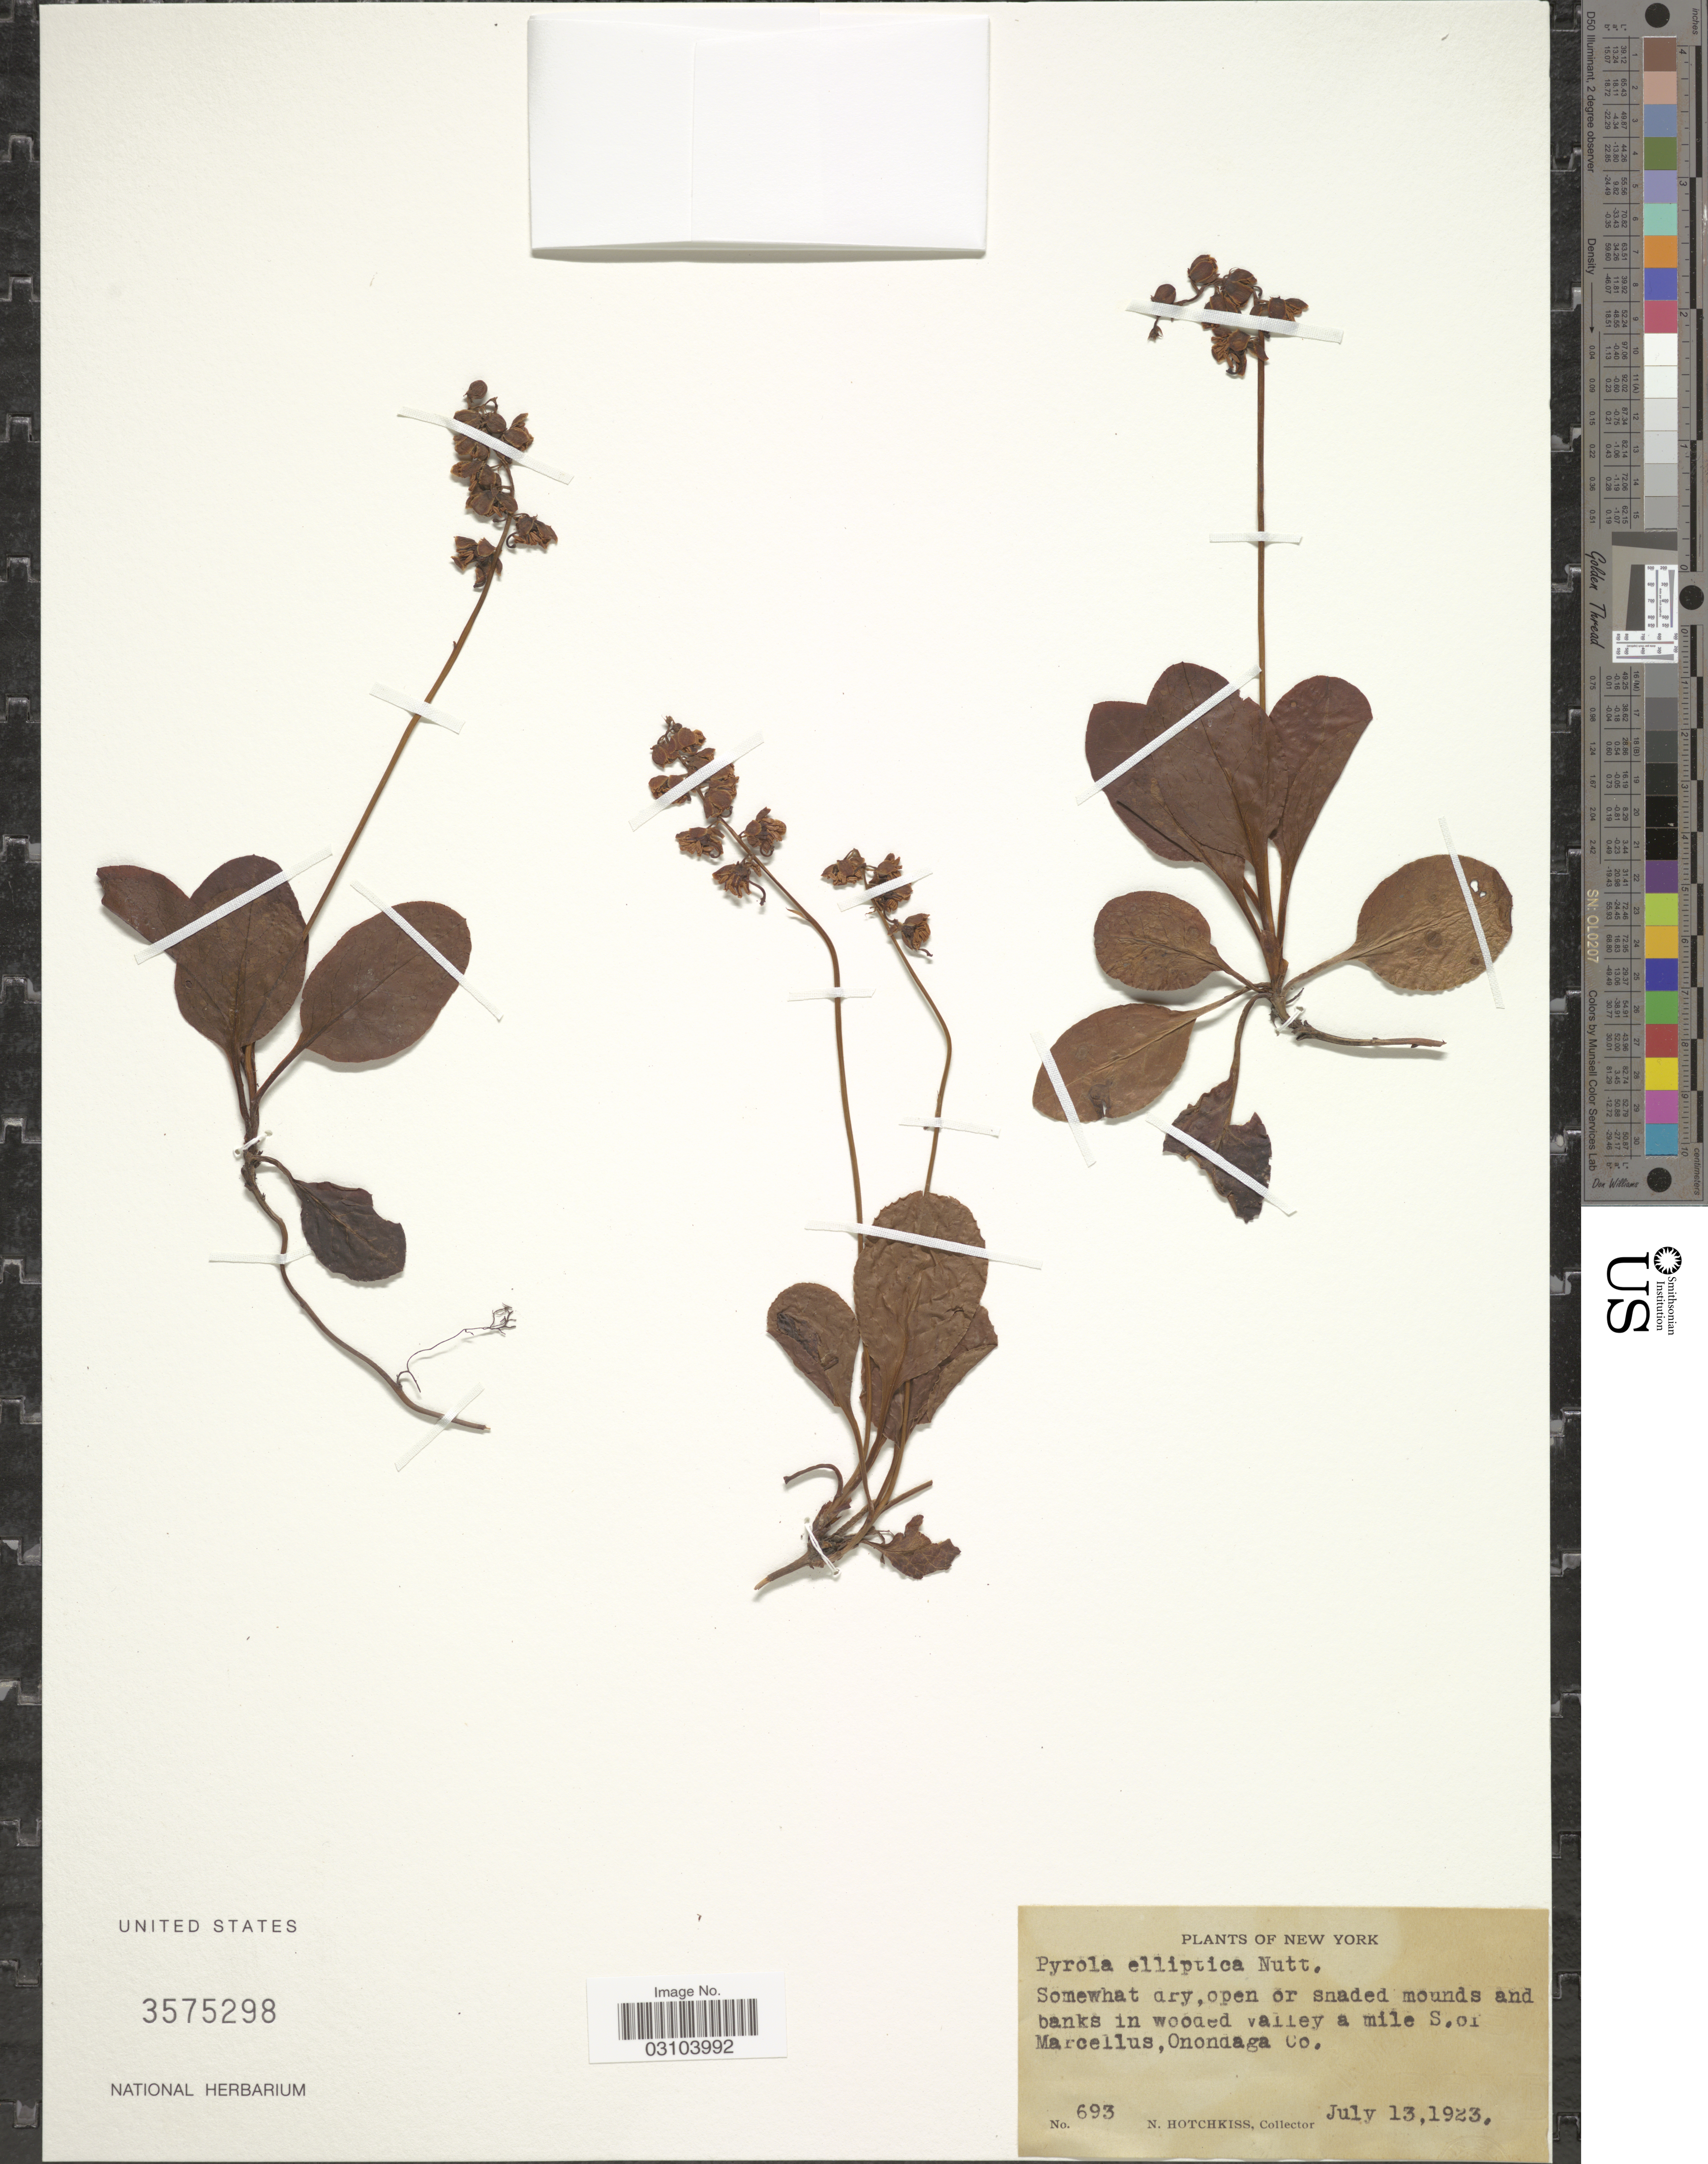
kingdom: Plantae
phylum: Tracheophyta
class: Magnoliopsida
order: Ericales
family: Ericaceae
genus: Pyrola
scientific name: Pyrola elliptica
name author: Nutt.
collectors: N. Hotchkiss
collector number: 693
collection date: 1923-07-13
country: United States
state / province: New York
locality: In wooded valley a mile S. of Marcellus, Onondaga Co.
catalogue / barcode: US 3575298